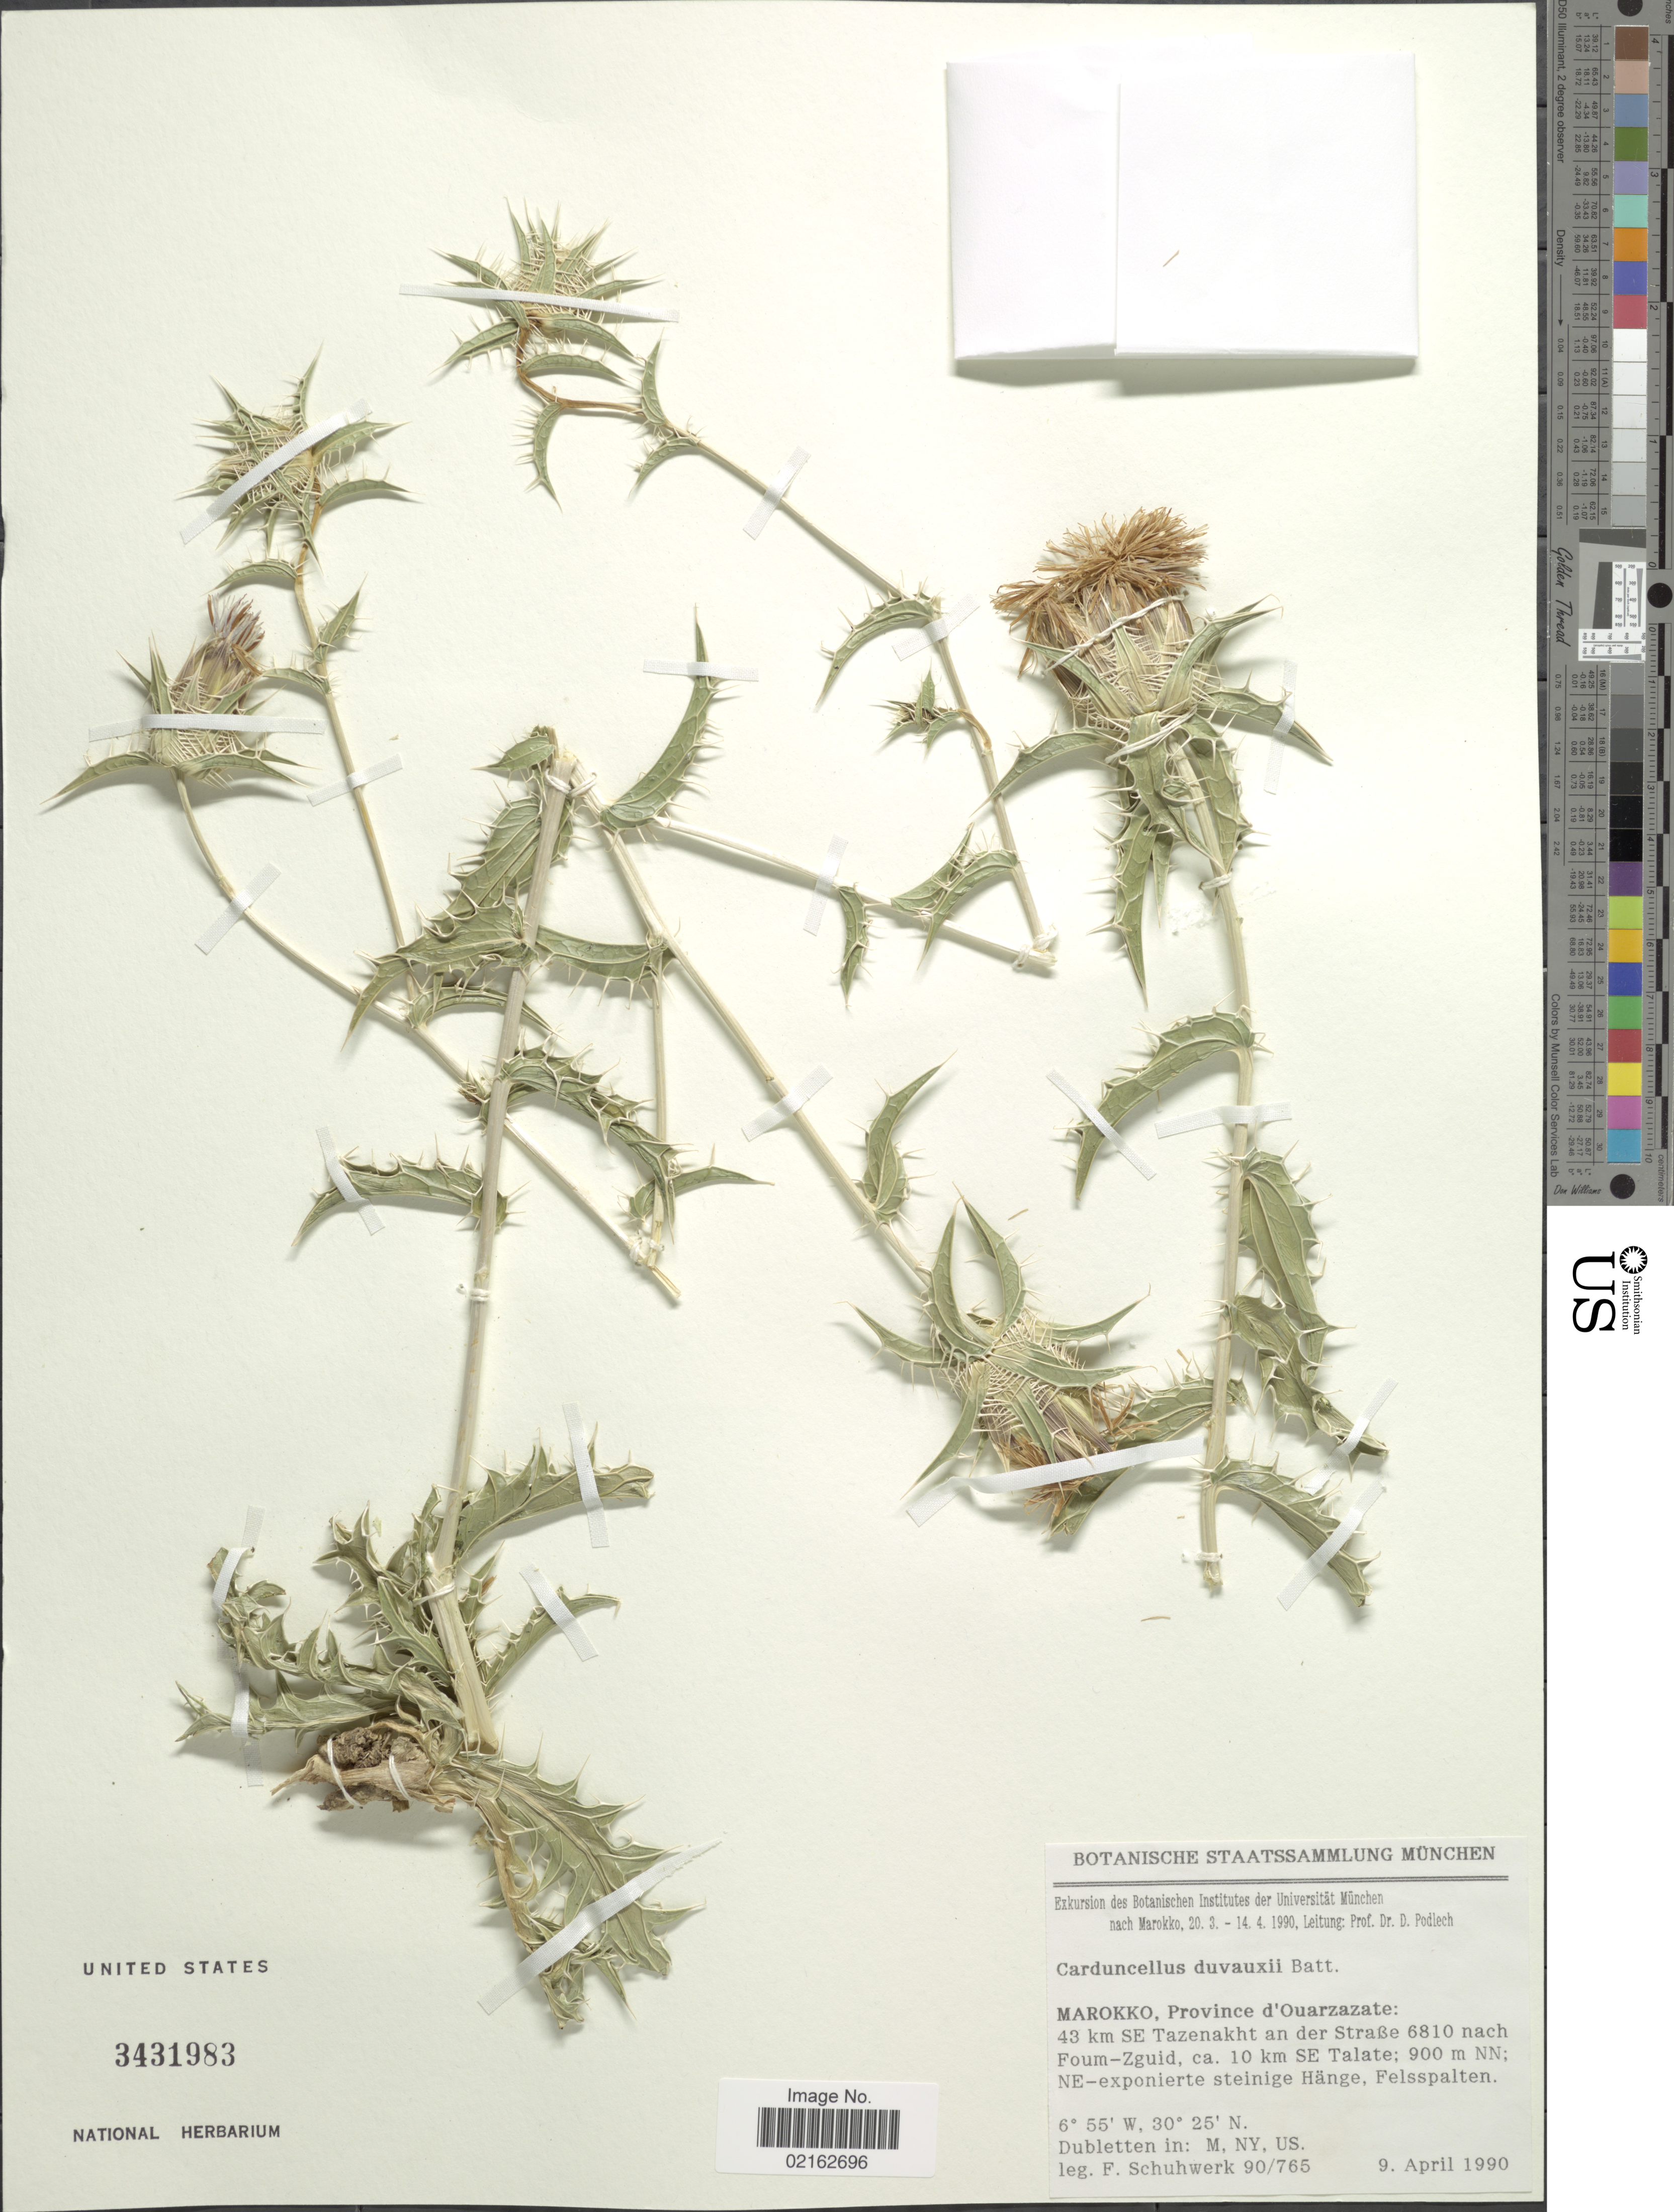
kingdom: Plantae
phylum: Tracheophyta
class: Magnoliopsida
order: Asterales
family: Asteraceae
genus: Carduncellus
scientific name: Carduncellus duvauxii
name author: Batt.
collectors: Schuhwerk, F.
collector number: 90/765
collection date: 1990-04-09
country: Morocco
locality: Province d'Ouarzazate, 43 km SE Tazenakht an der Strabe 6810 nach Foum-Zguid, ca 10 km SE Talate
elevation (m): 900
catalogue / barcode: US 3431983